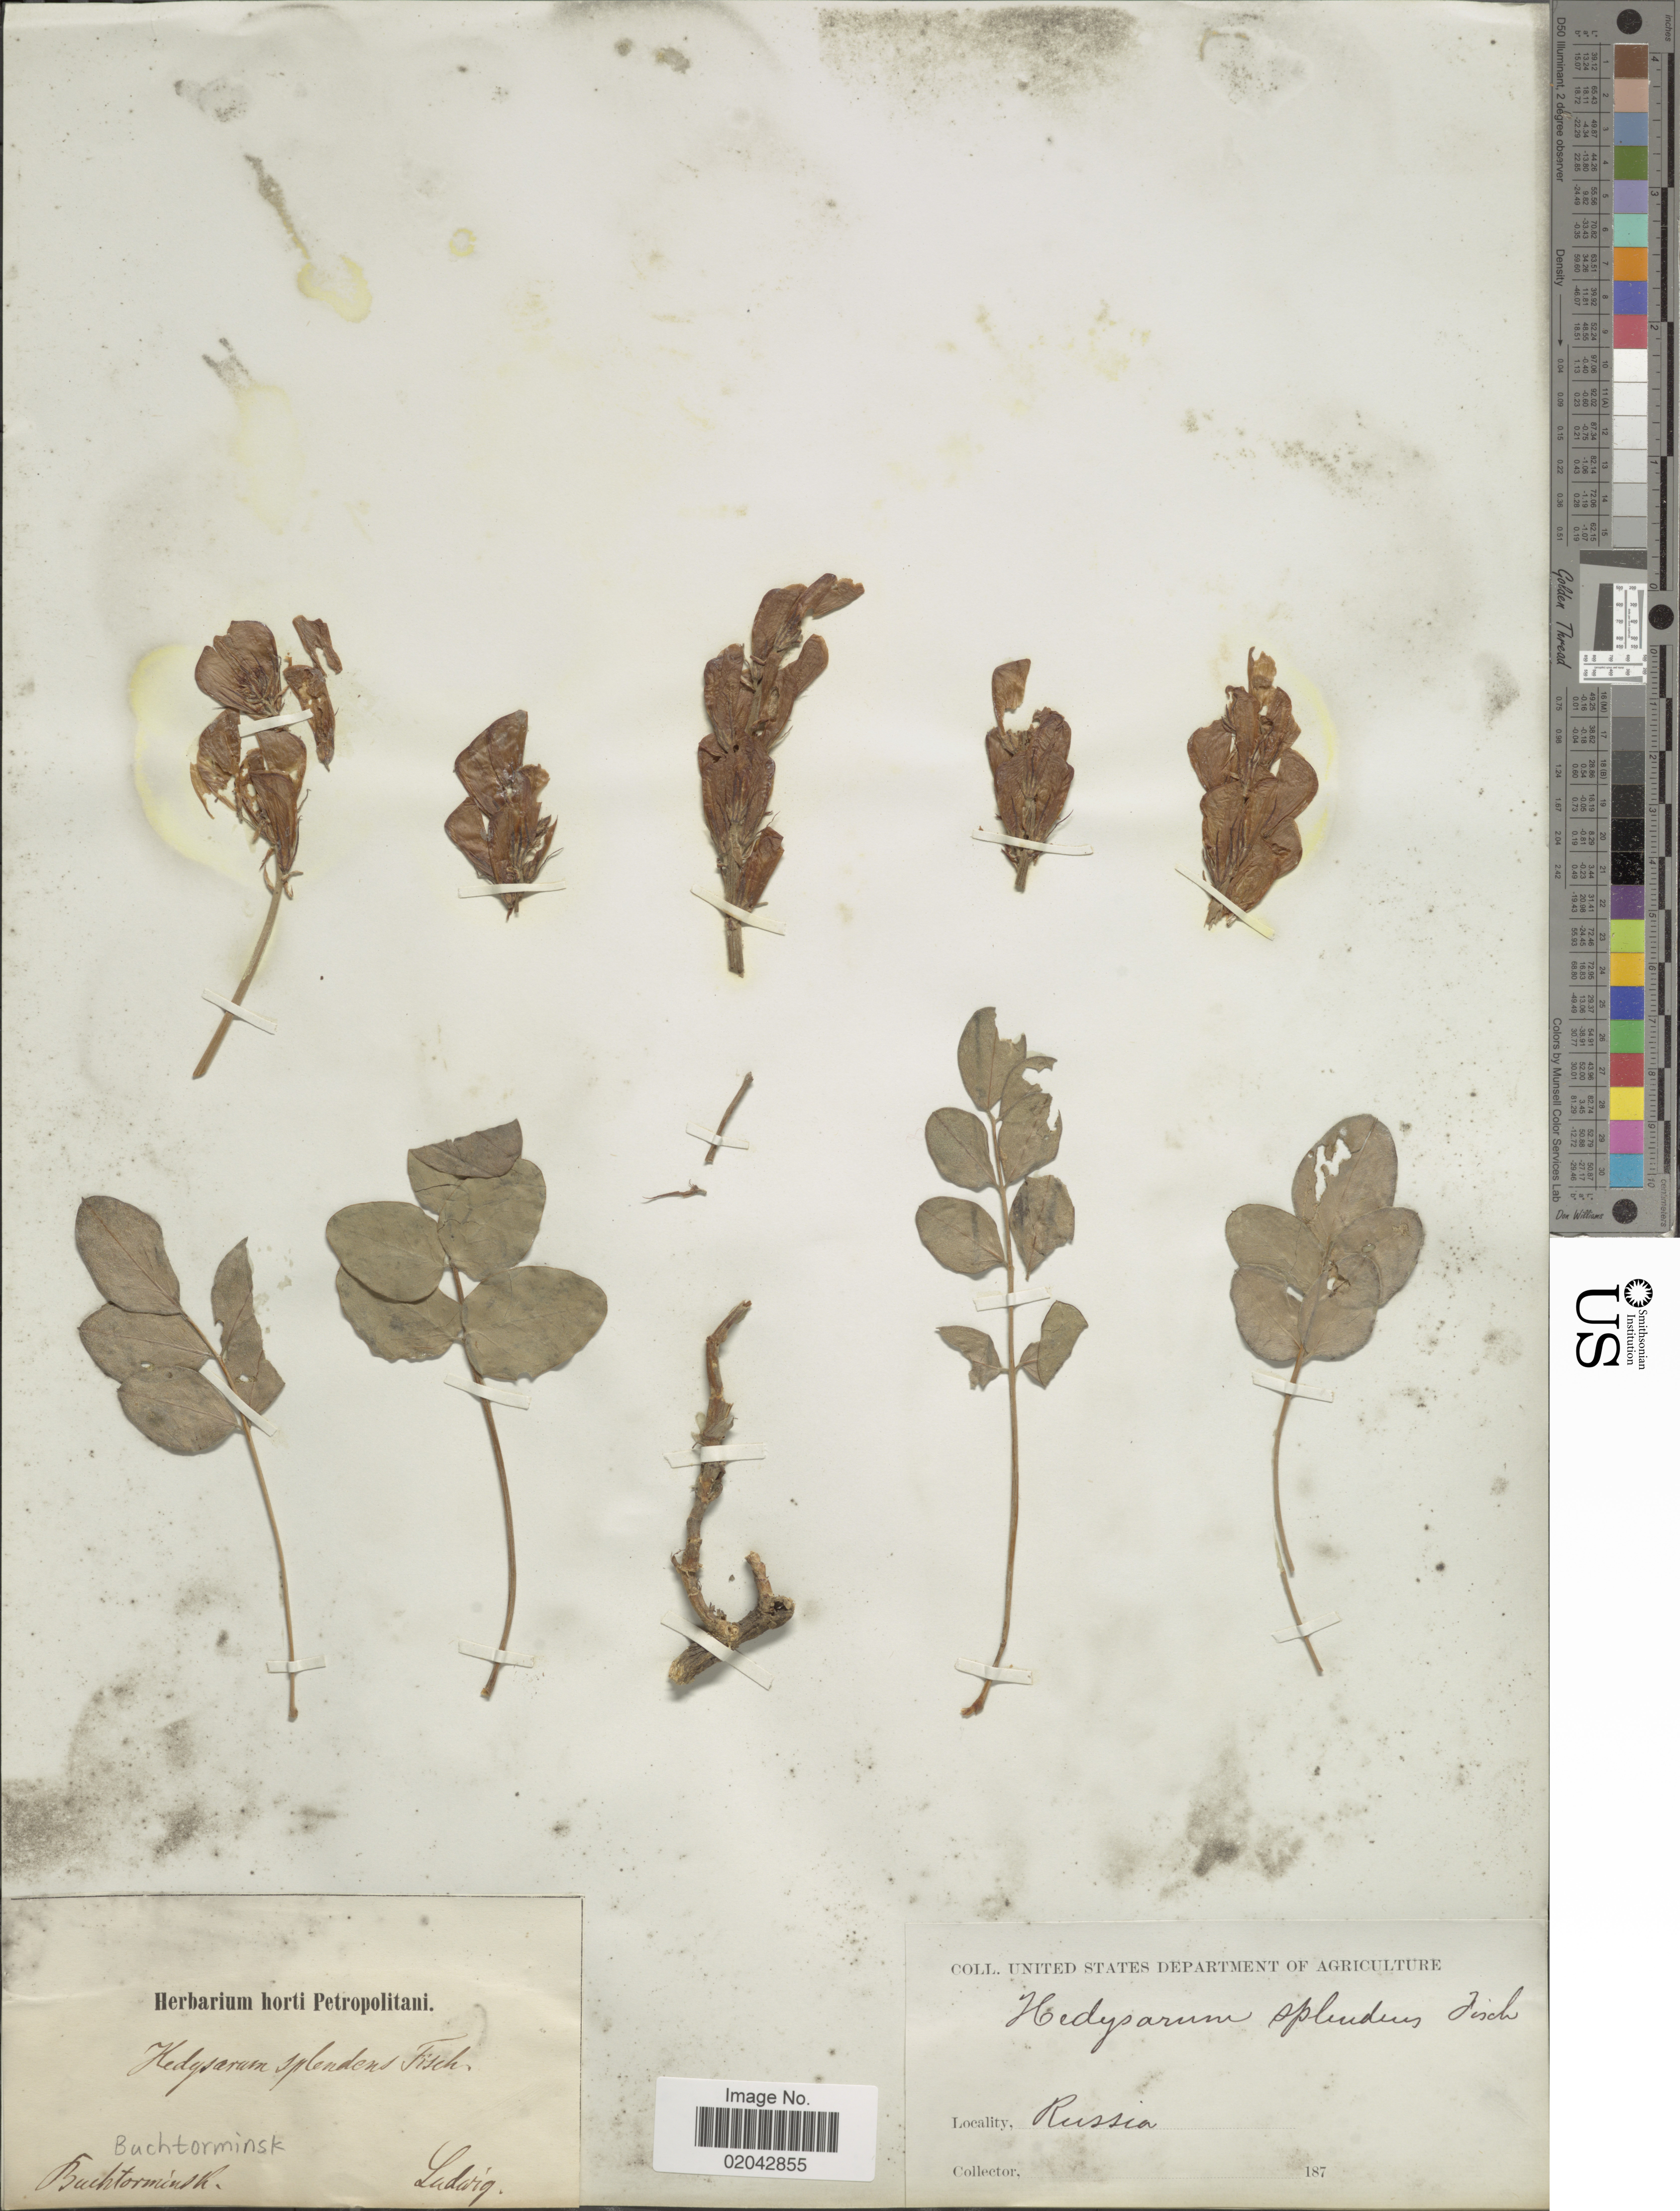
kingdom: Plantae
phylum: Tracheophyta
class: Magnoliopsida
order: Fabales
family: Fabaceae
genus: Hedysarum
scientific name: Hedysarum splendens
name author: DC.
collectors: Ludwig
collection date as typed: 187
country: Kazakhstan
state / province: East Kazakhstan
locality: Buchtorminsk